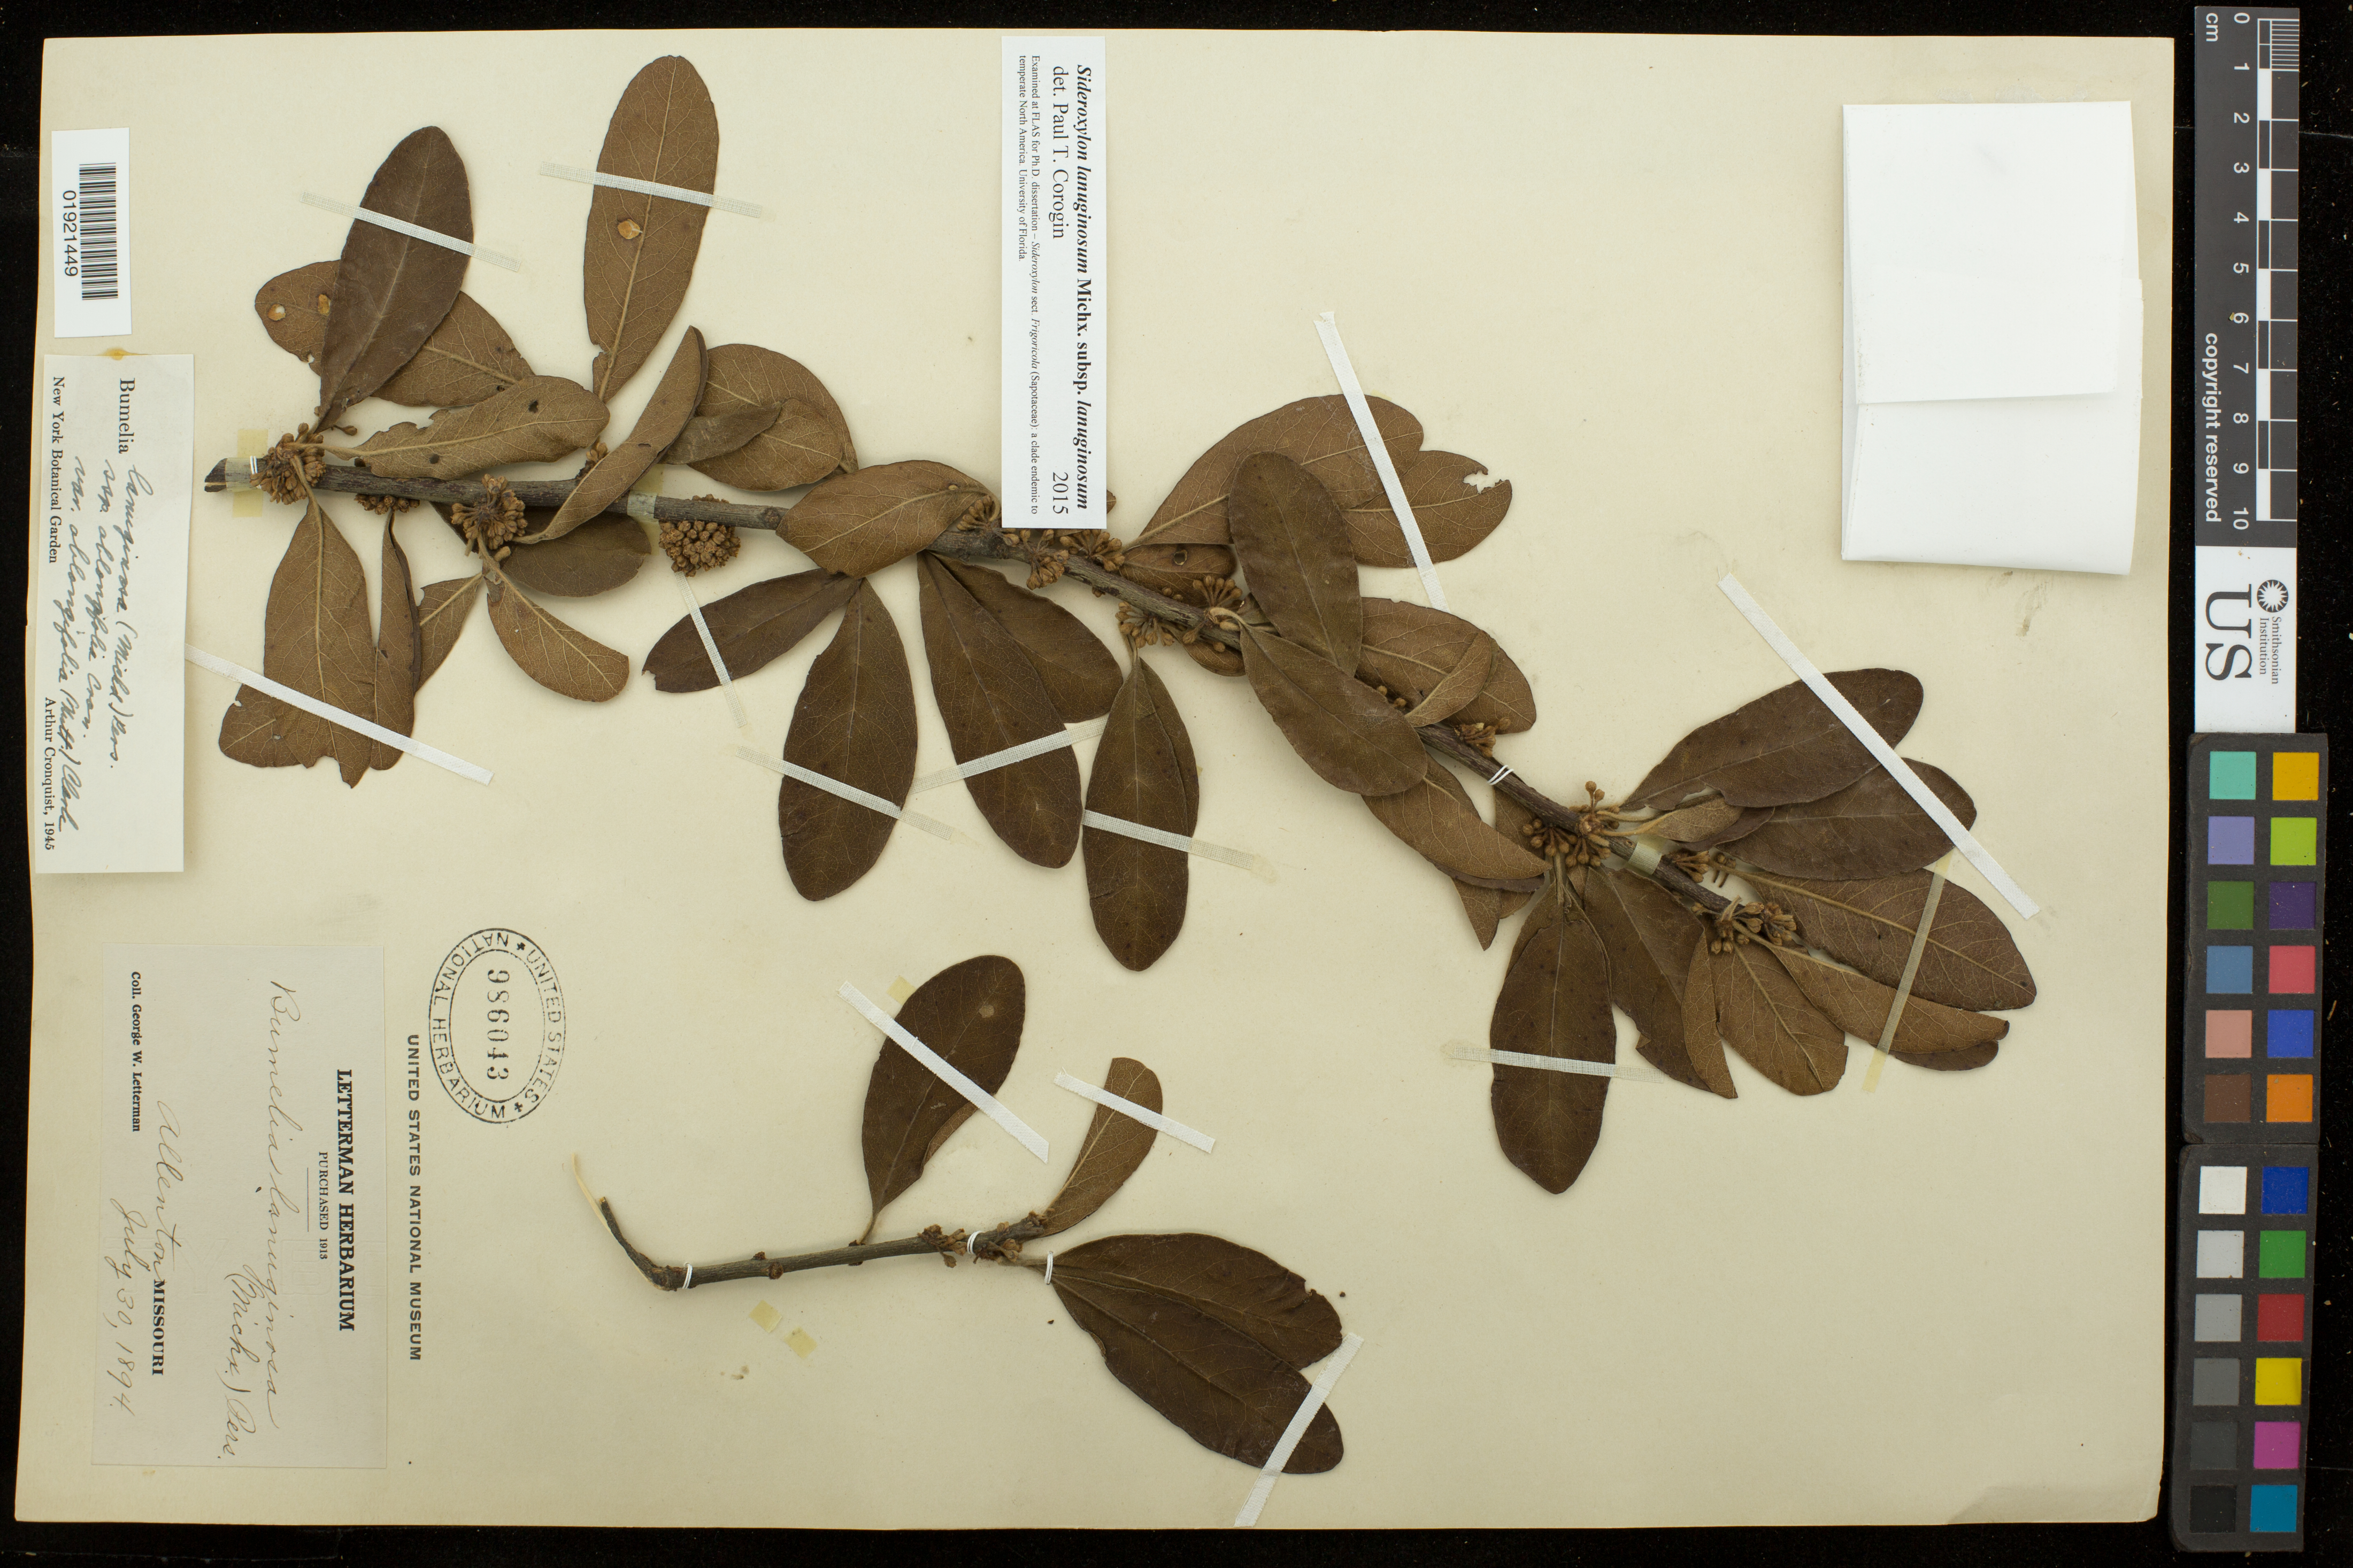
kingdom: Plantae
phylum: Tracheophyta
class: Magnoliopsida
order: Ericales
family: Sapotaceae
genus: Sideroxylon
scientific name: Sideroxylon lanuginosum subsp. lanuginosum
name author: Michx.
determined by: Corogin, P. T.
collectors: G. W. Letterman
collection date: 1894-07-30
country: United States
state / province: Missouri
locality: Allenton.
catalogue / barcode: US 986043